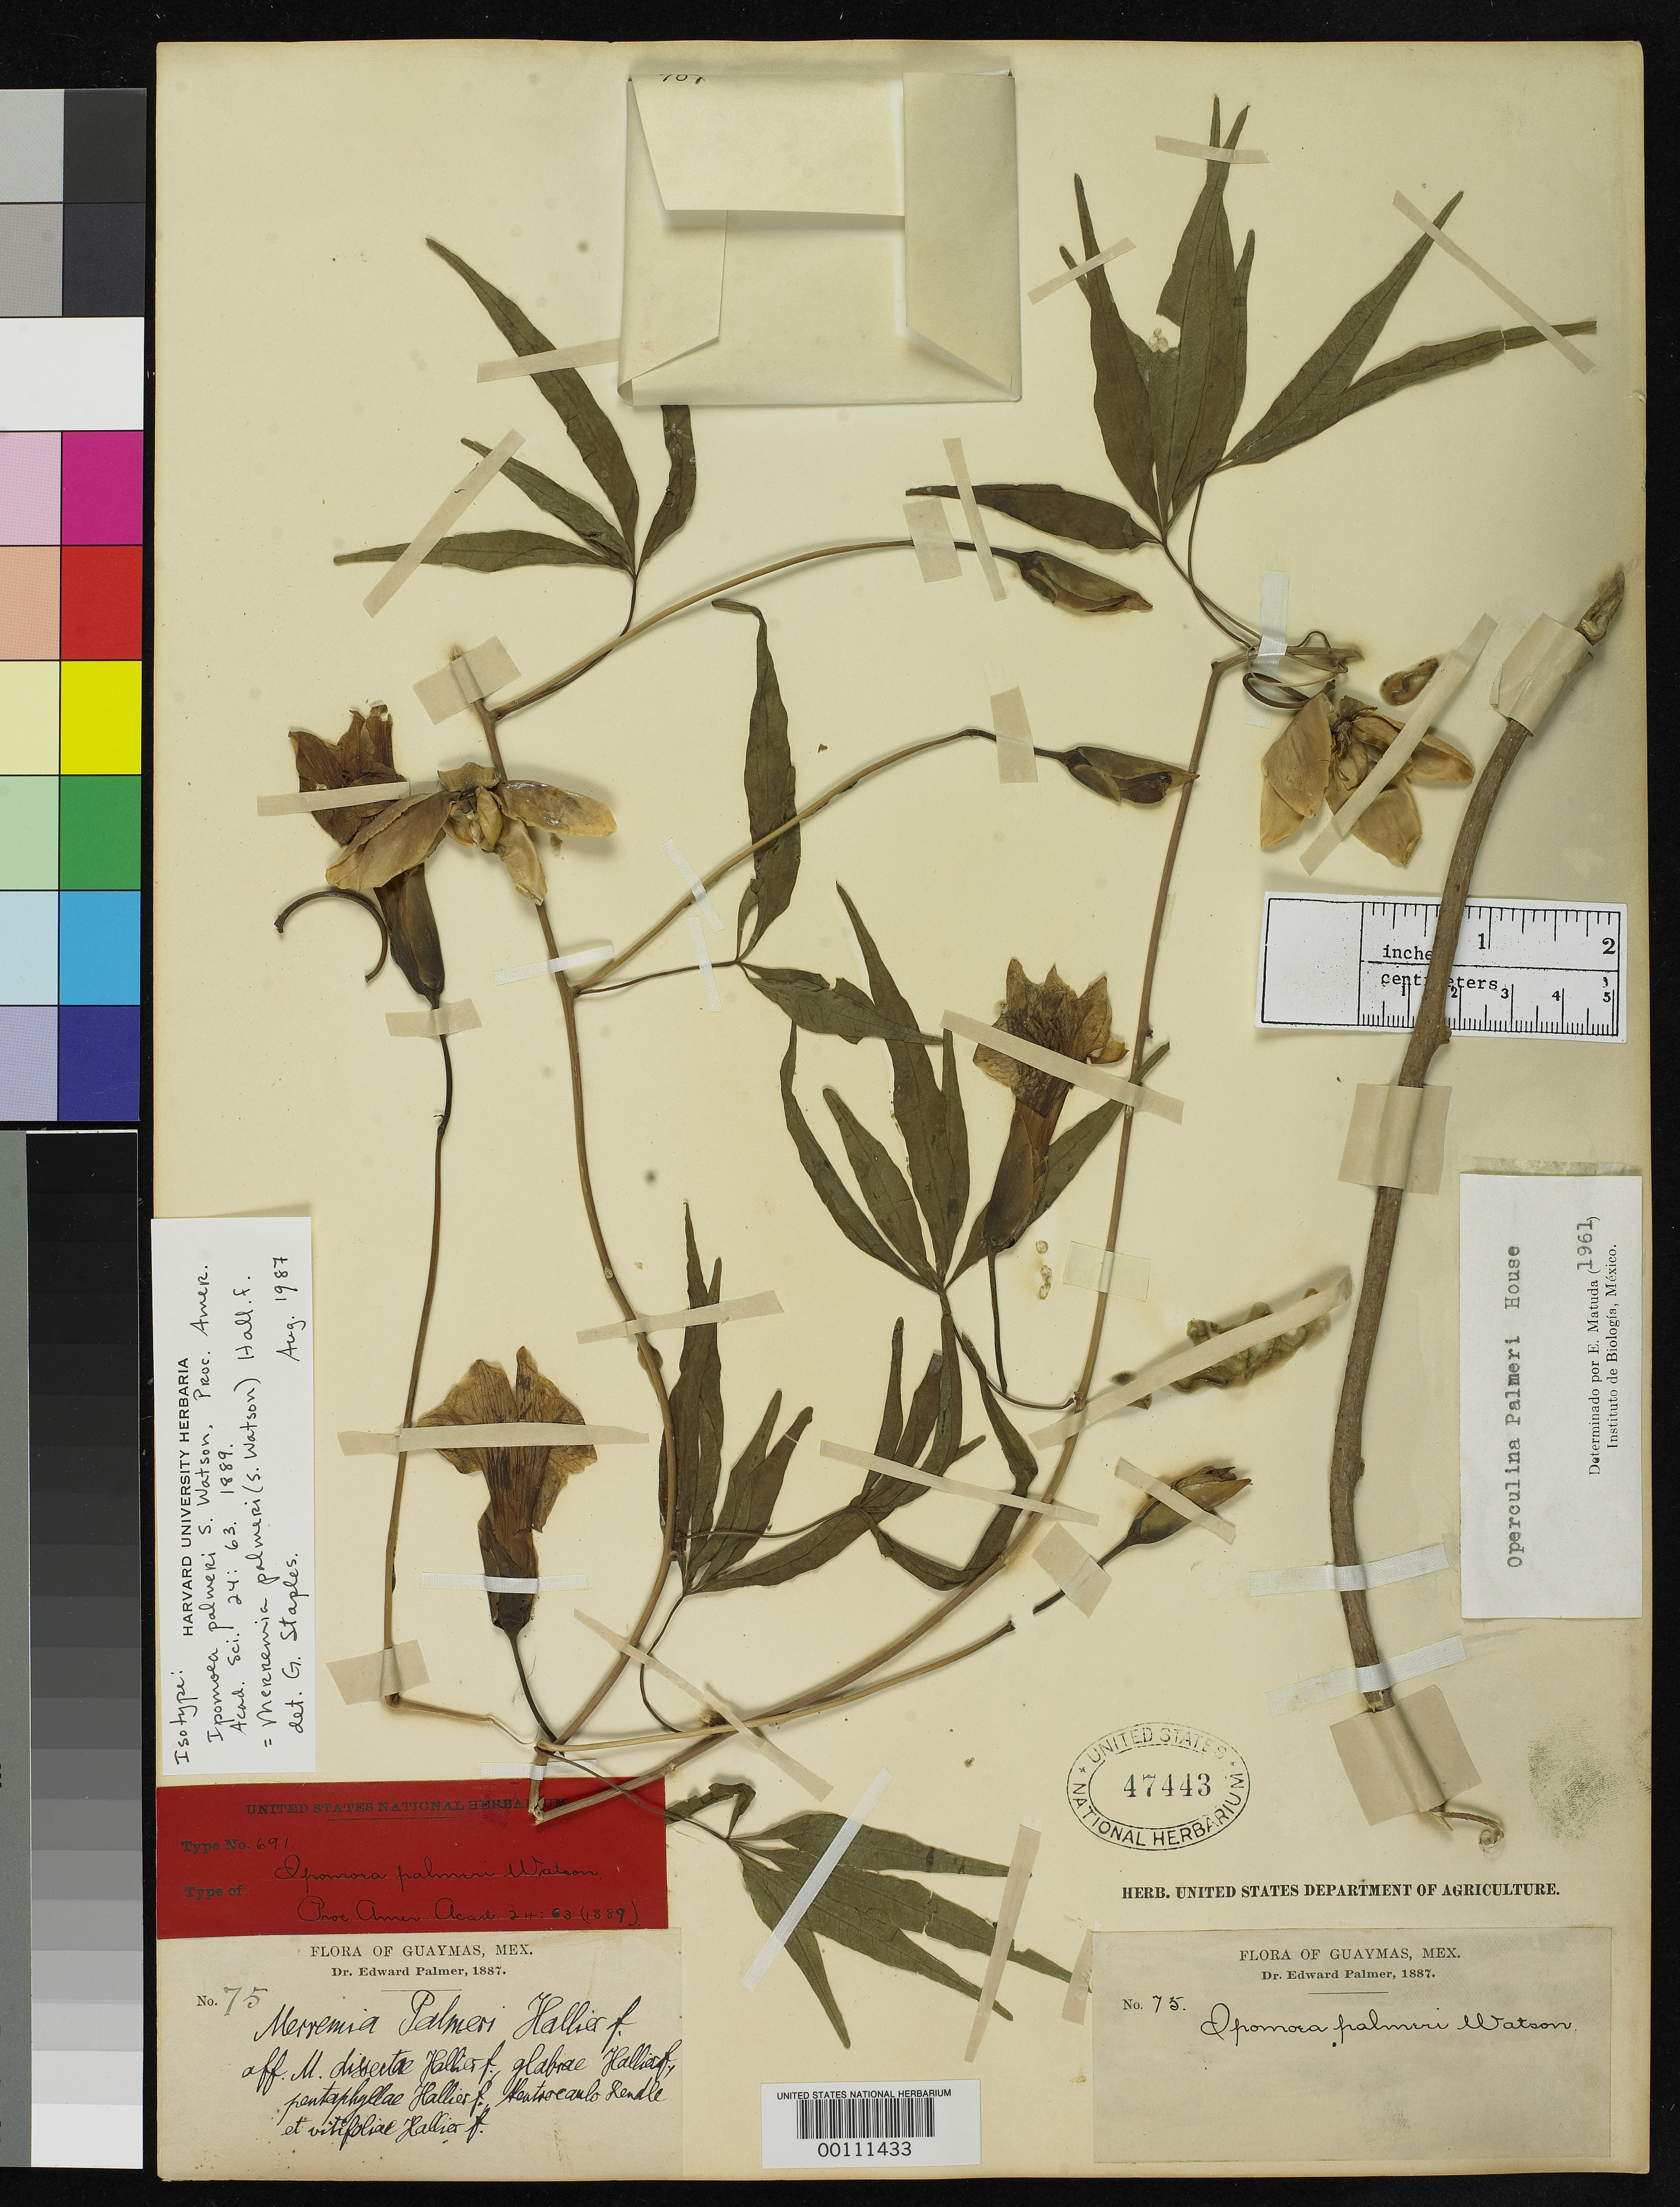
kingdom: Plantae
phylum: Tracheophyta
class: Magnoliopsida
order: Solanales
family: Convolvulaceae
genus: Ipomoea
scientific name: Ipomoea palmeri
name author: S. Watson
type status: Isotype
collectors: E. Palmer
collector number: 75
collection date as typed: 1887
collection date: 1887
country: Mexico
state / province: Sonora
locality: Near Guaymas.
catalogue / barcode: US 47443